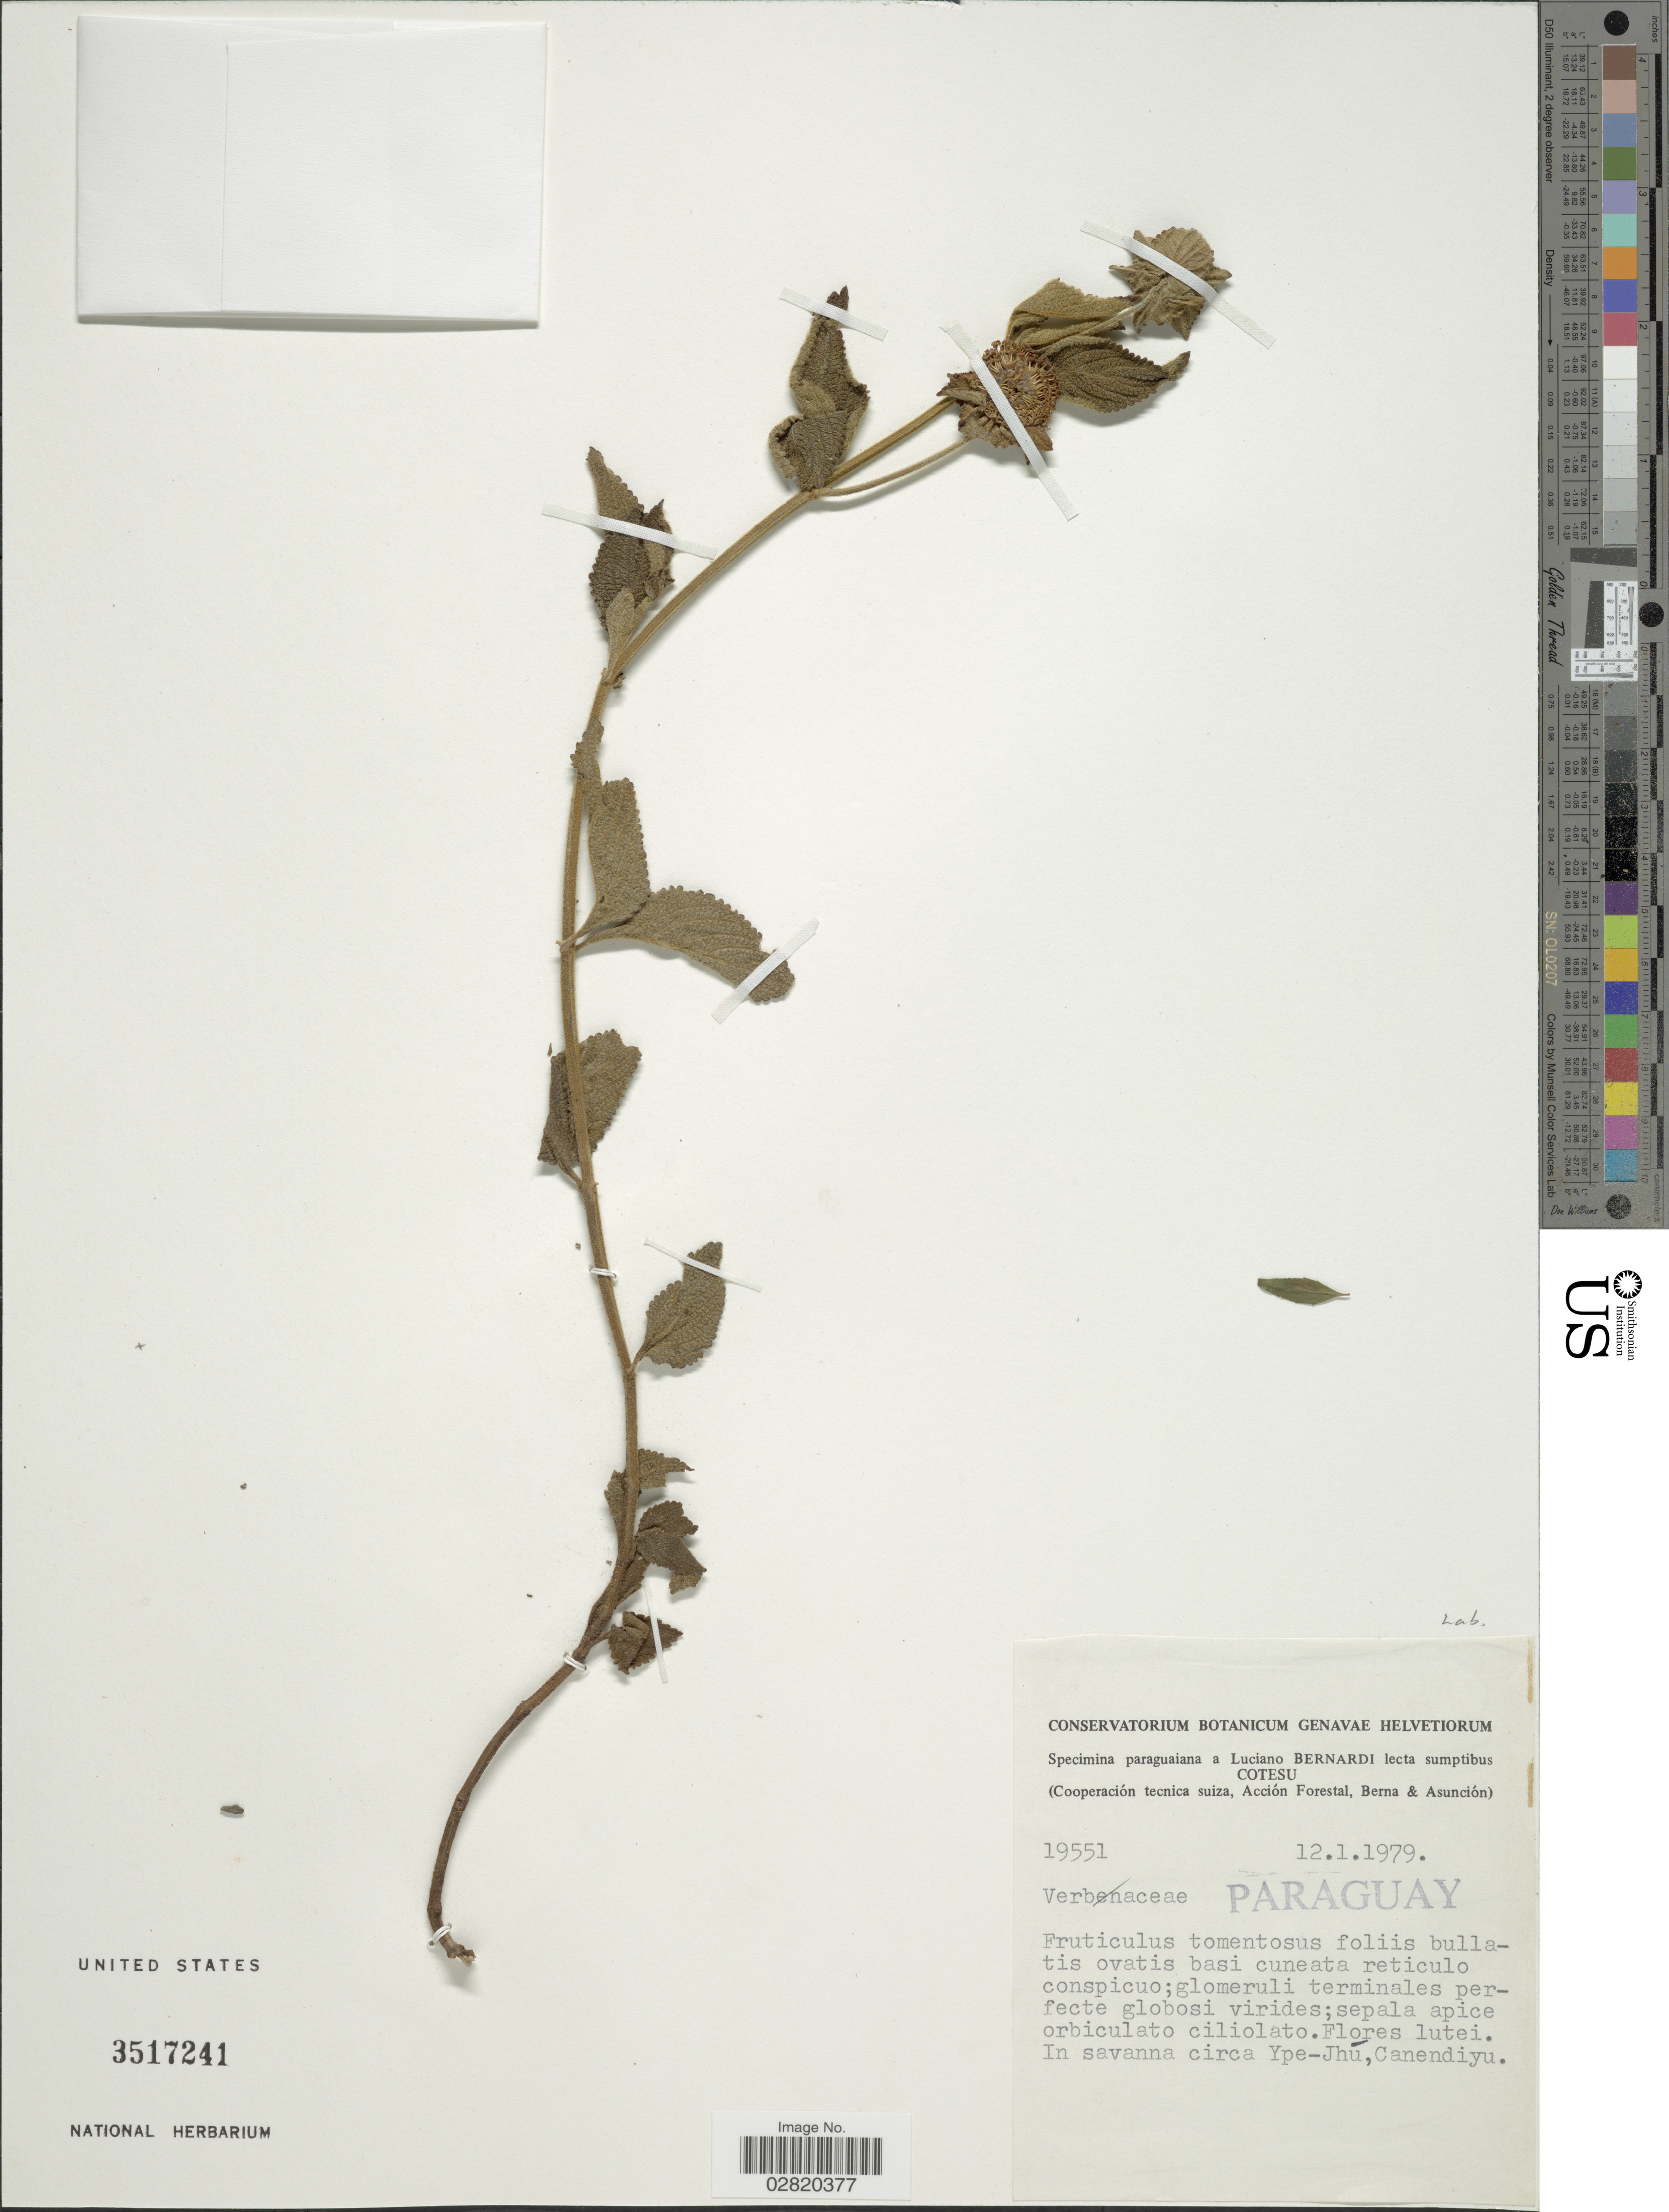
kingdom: Plantae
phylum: Tracheophyta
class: Magnoliopsida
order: Lamiales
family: Lamiaceae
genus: Hyptis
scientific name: Hyptis sect. Peltodon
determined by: Antar, G. Medeiros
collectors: L. Bernardi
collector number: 19551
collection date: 1979-01-12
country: Paraguay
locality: In savanna circa Ype-Jhú, Canendiyu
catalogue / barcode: US 3517241